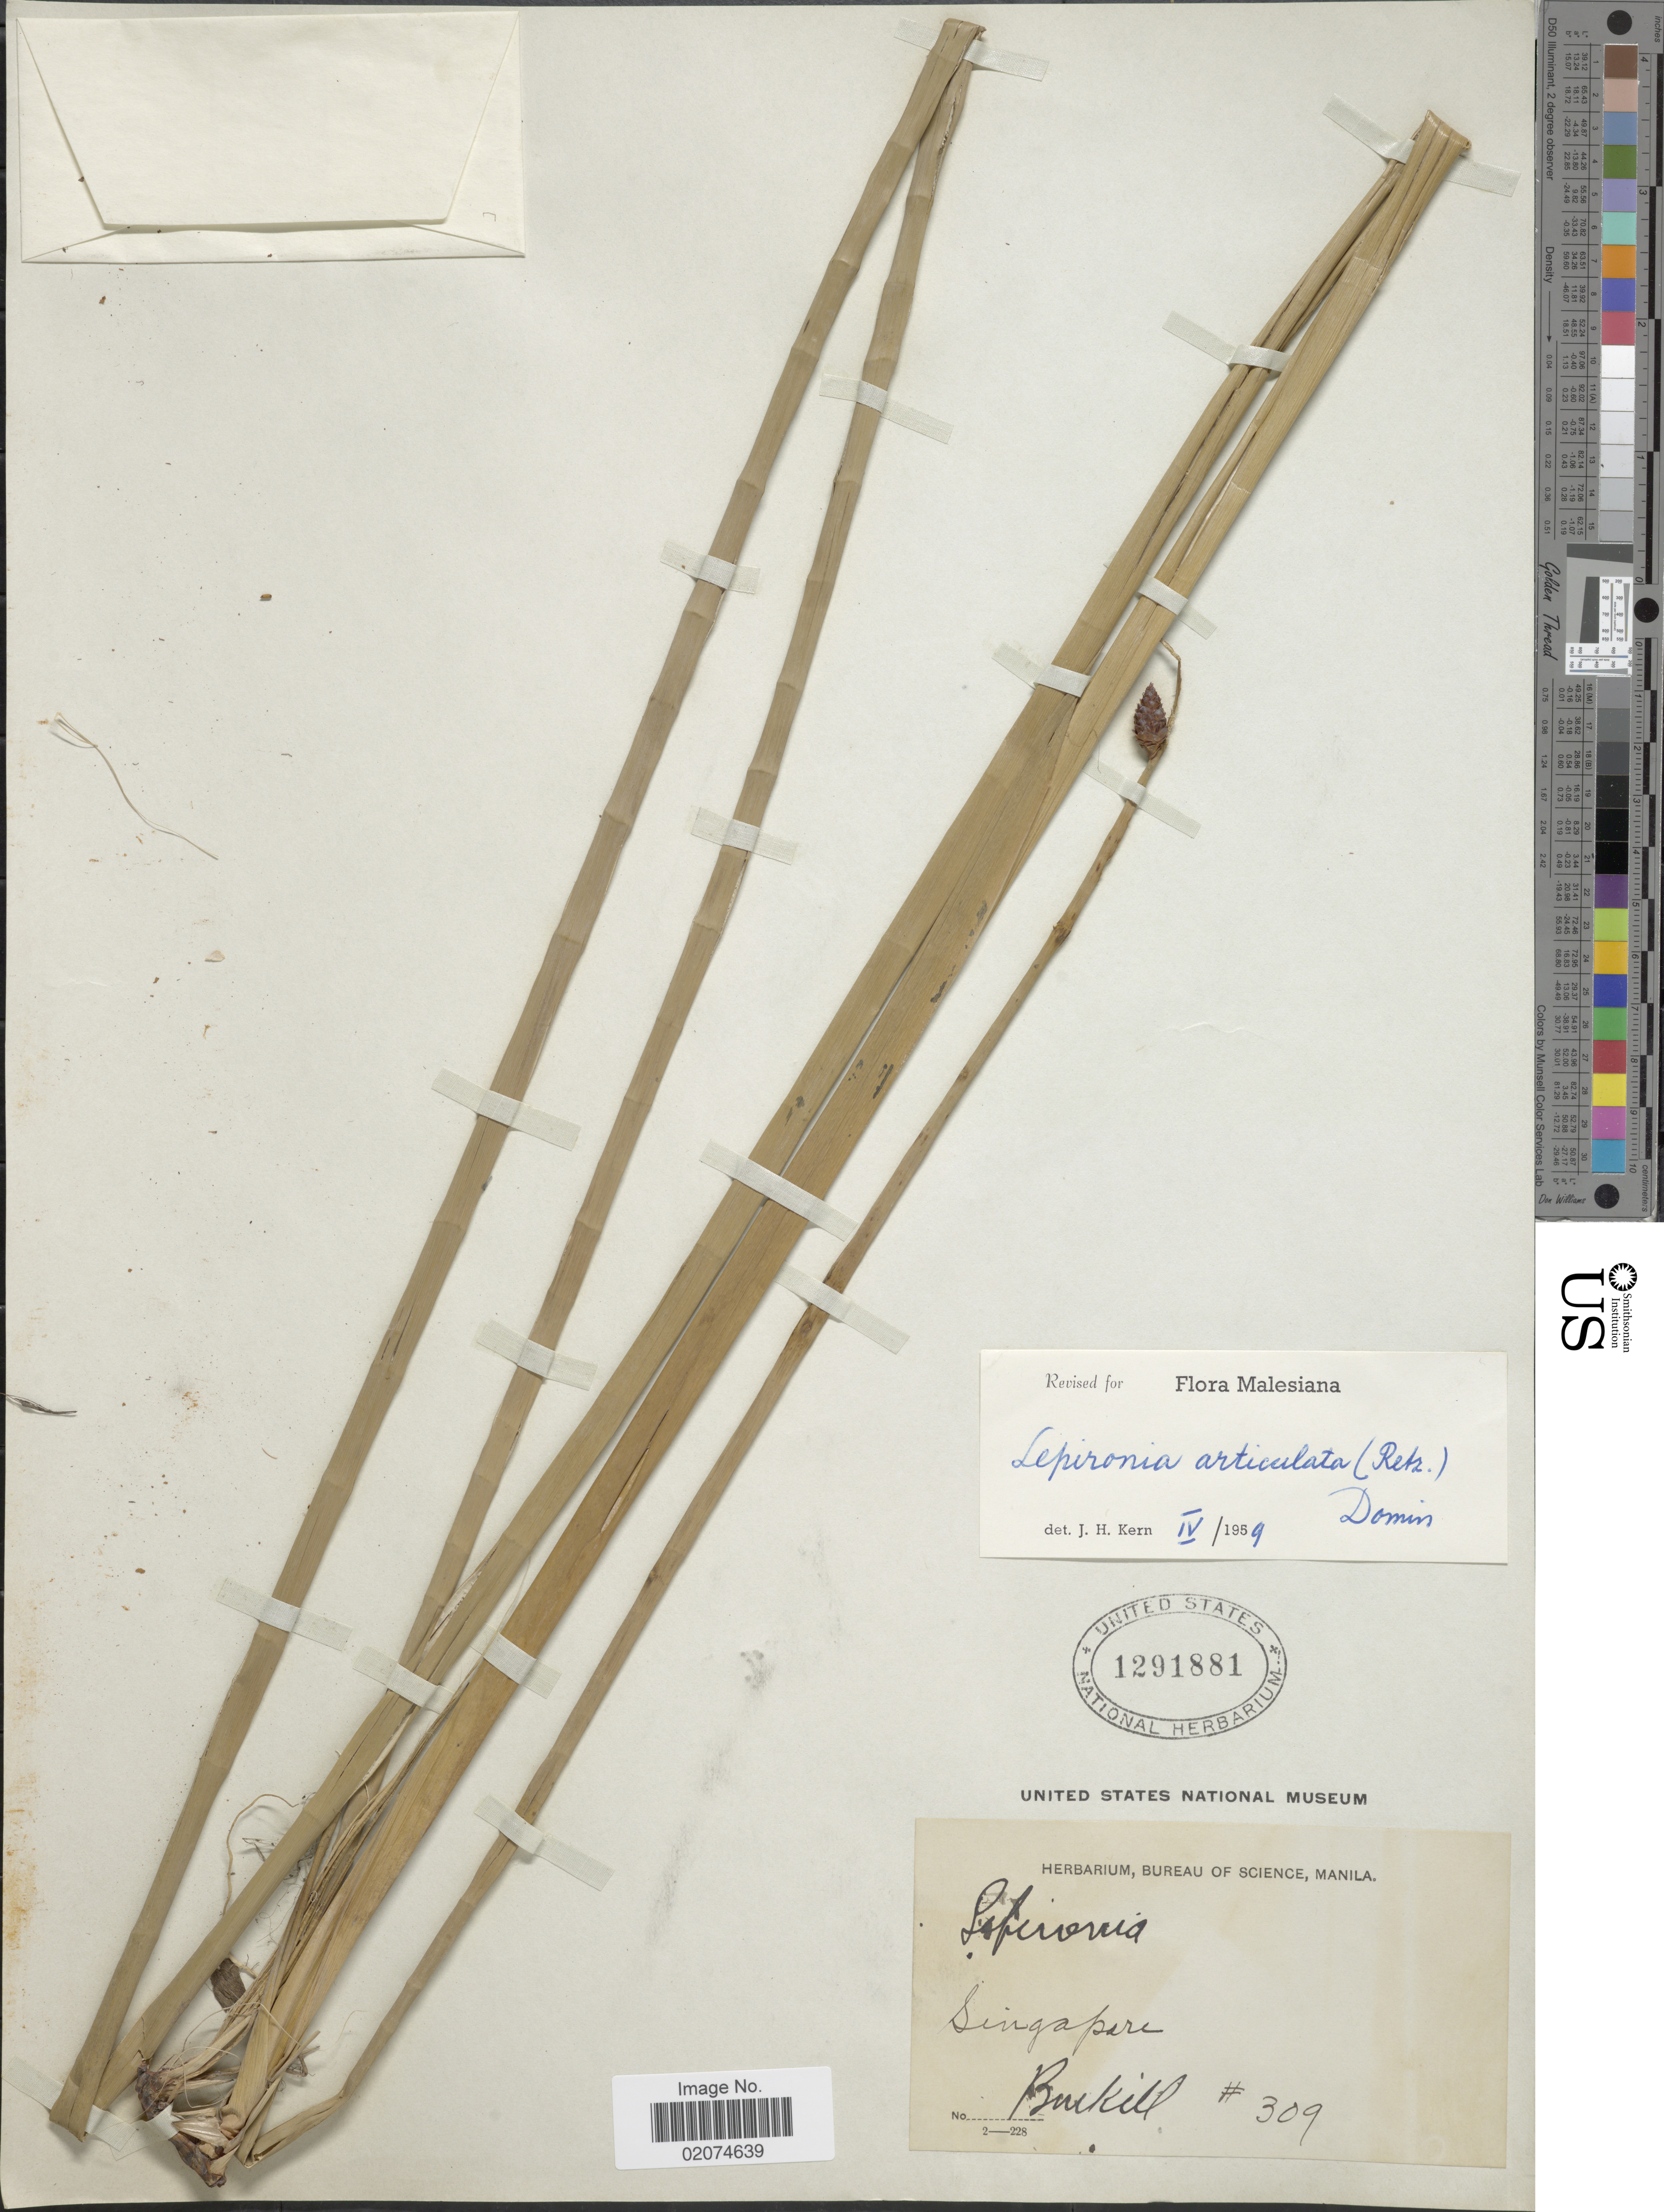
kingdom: Plantae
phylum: Tracheophyta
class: Liliopsida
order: Poales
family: Cyperaceae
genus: Lepironia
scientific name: Lepironia articulata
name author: (Retz.) Domin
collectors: Burkill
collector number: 309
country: Singapore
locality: Singapore.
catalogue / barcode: US 1291881